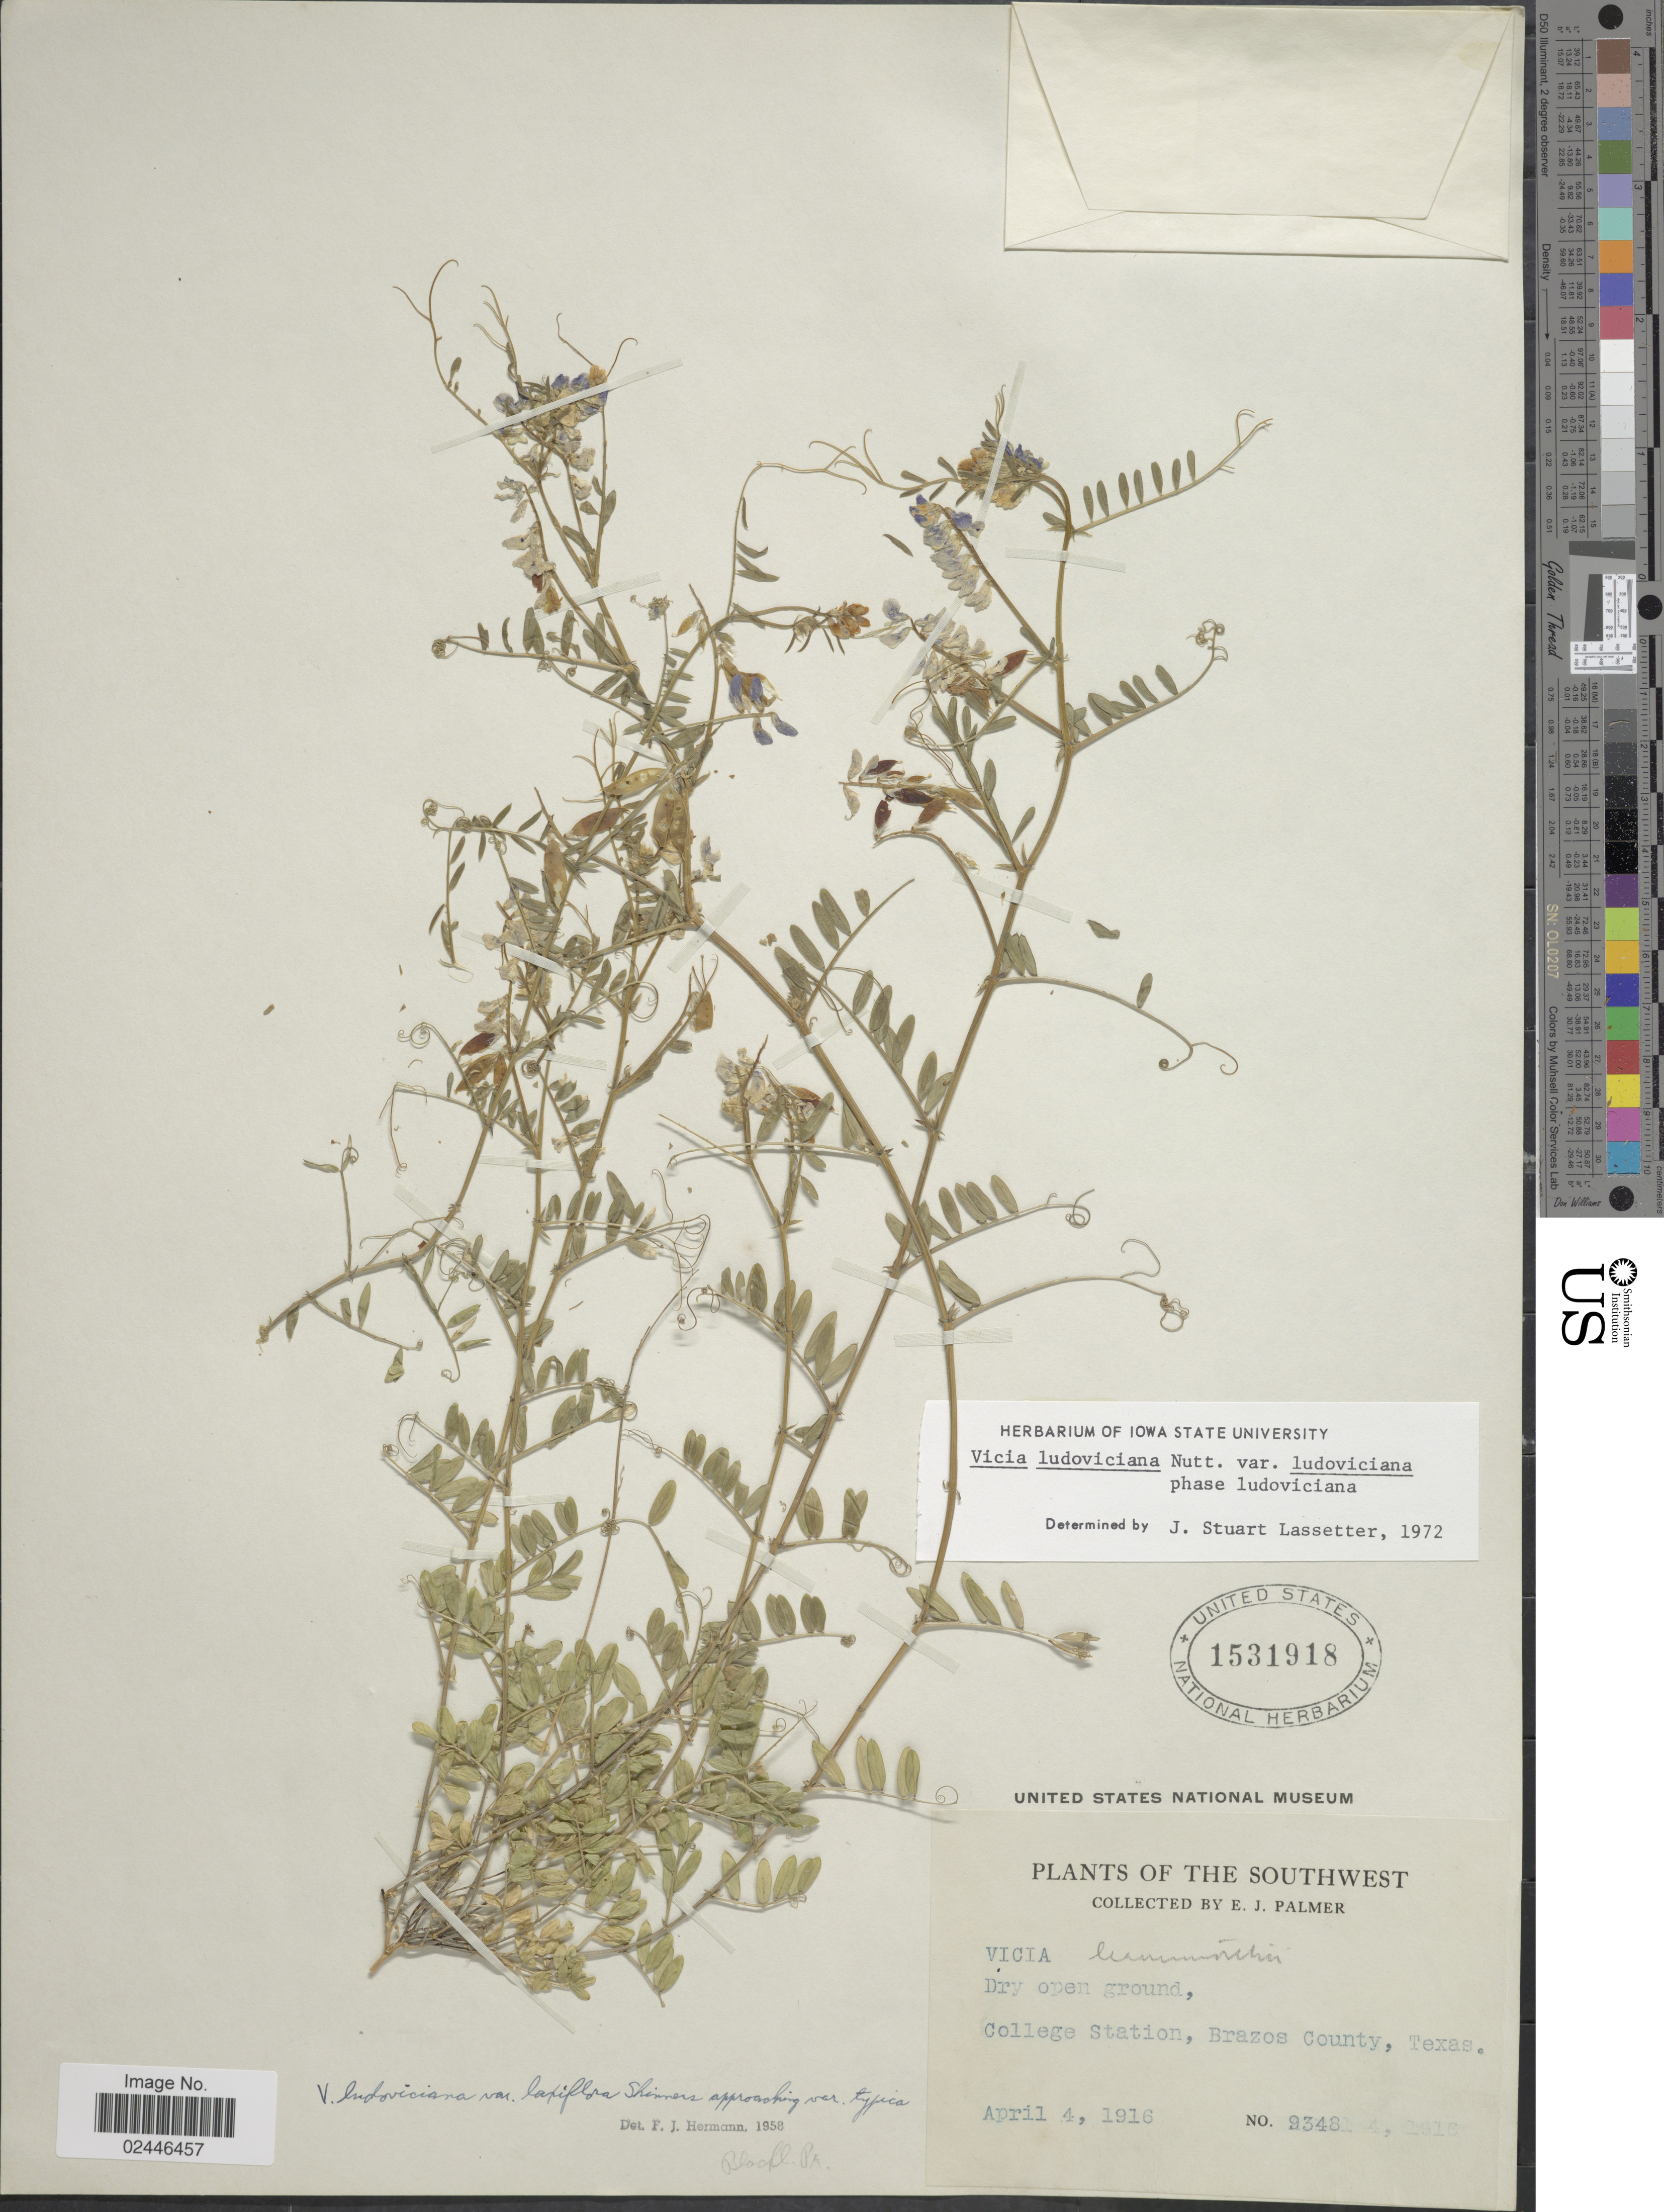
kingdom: Plantae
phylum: Tracheophyta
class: Magnoliopsida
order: Fabales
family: Fabaceae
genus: Vicia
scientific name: Vicia ludoviciana var. ludoviciana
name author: Nutt. ex Torr. & A. Gray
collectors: E. J. Palmer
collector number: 9348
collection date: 1916-04-04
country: United States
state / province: Texas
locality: The Southwest, Dry open ground, College Station, Brazos County, Blackl. Pr.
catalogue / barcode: US 1531918